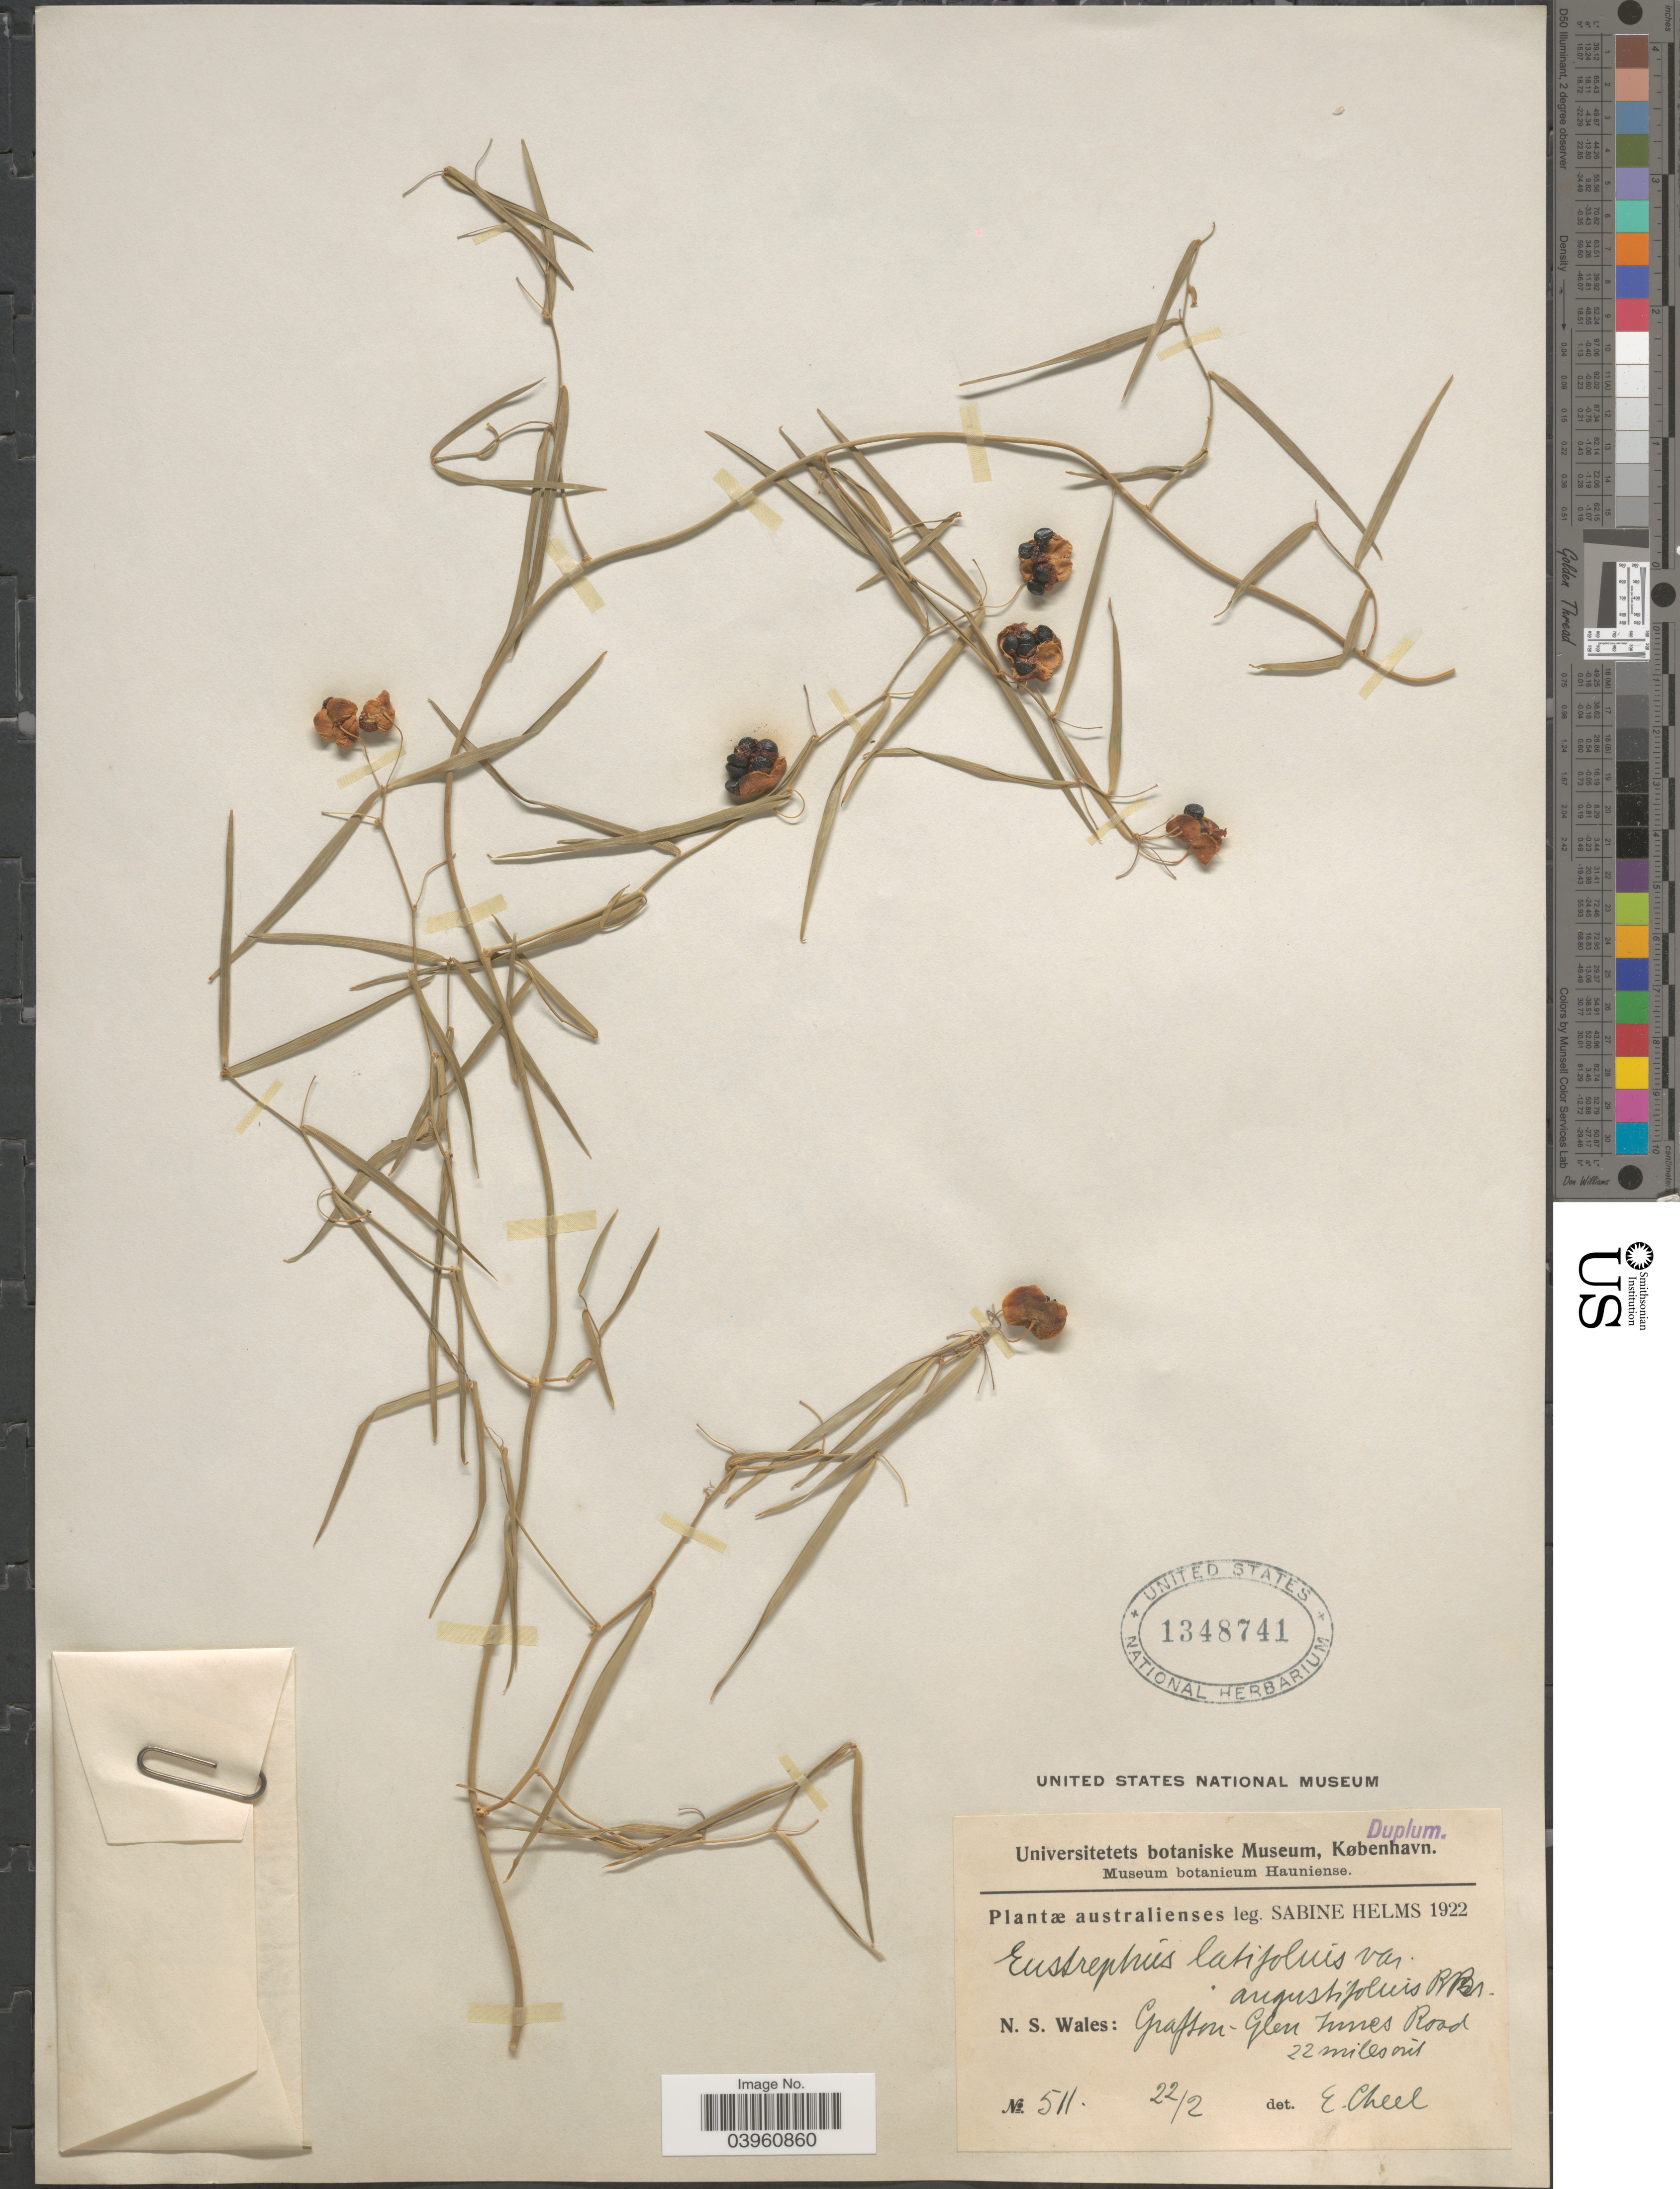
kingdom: Plantae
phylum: Tracheophyta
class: Liliopsida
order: Asparagales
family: Asparagaceae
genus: Eustrephus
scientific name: Eustrephus angustifolius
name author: R. Br.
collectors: S. Helms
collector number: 511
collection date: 1922-02-22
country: Australia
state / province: New South Wales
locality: Glasson-Glen hines Road 22 miles out.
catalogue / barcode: US 1348741